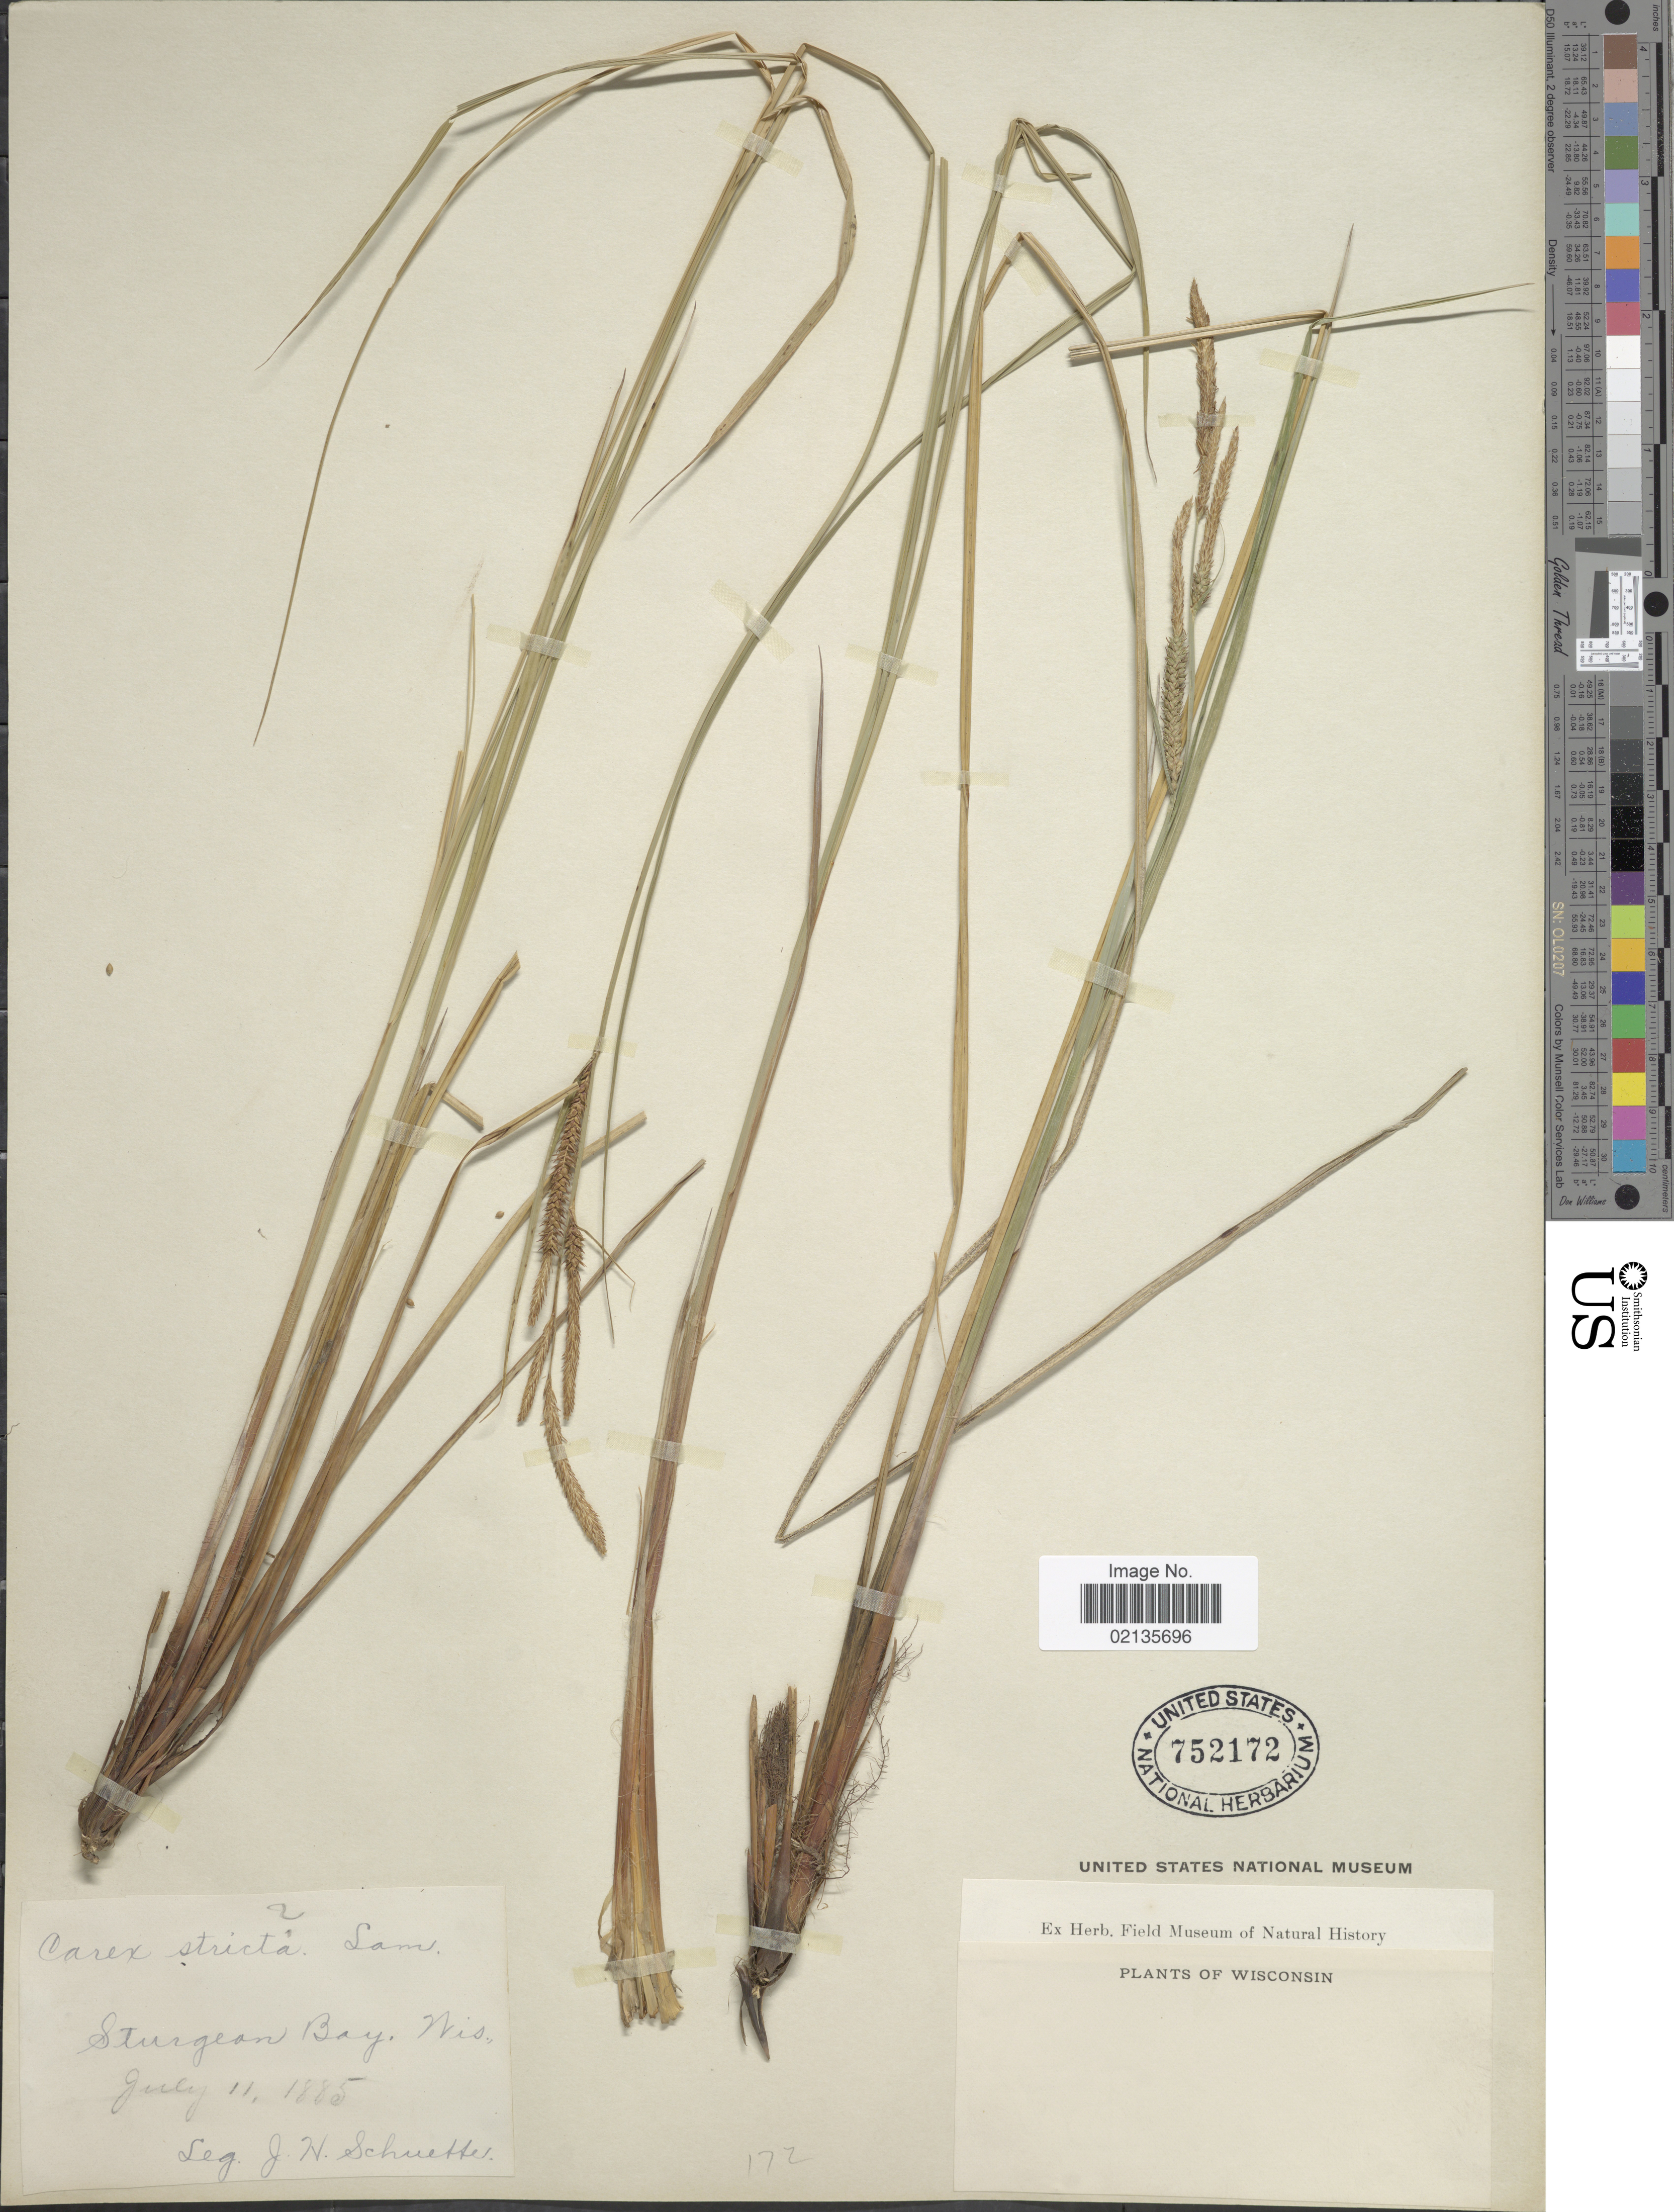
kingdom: Plantae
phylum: Tracheophyta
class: Liliopsida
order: Poales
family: Cyperaceae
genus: Carex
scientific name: Carex stricta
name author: Lam.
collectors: J. H. Schuette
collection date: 1885-07-11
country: United States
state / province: Wisconsin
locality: Sturgeon Bay, Wis.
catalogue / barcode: US 752172